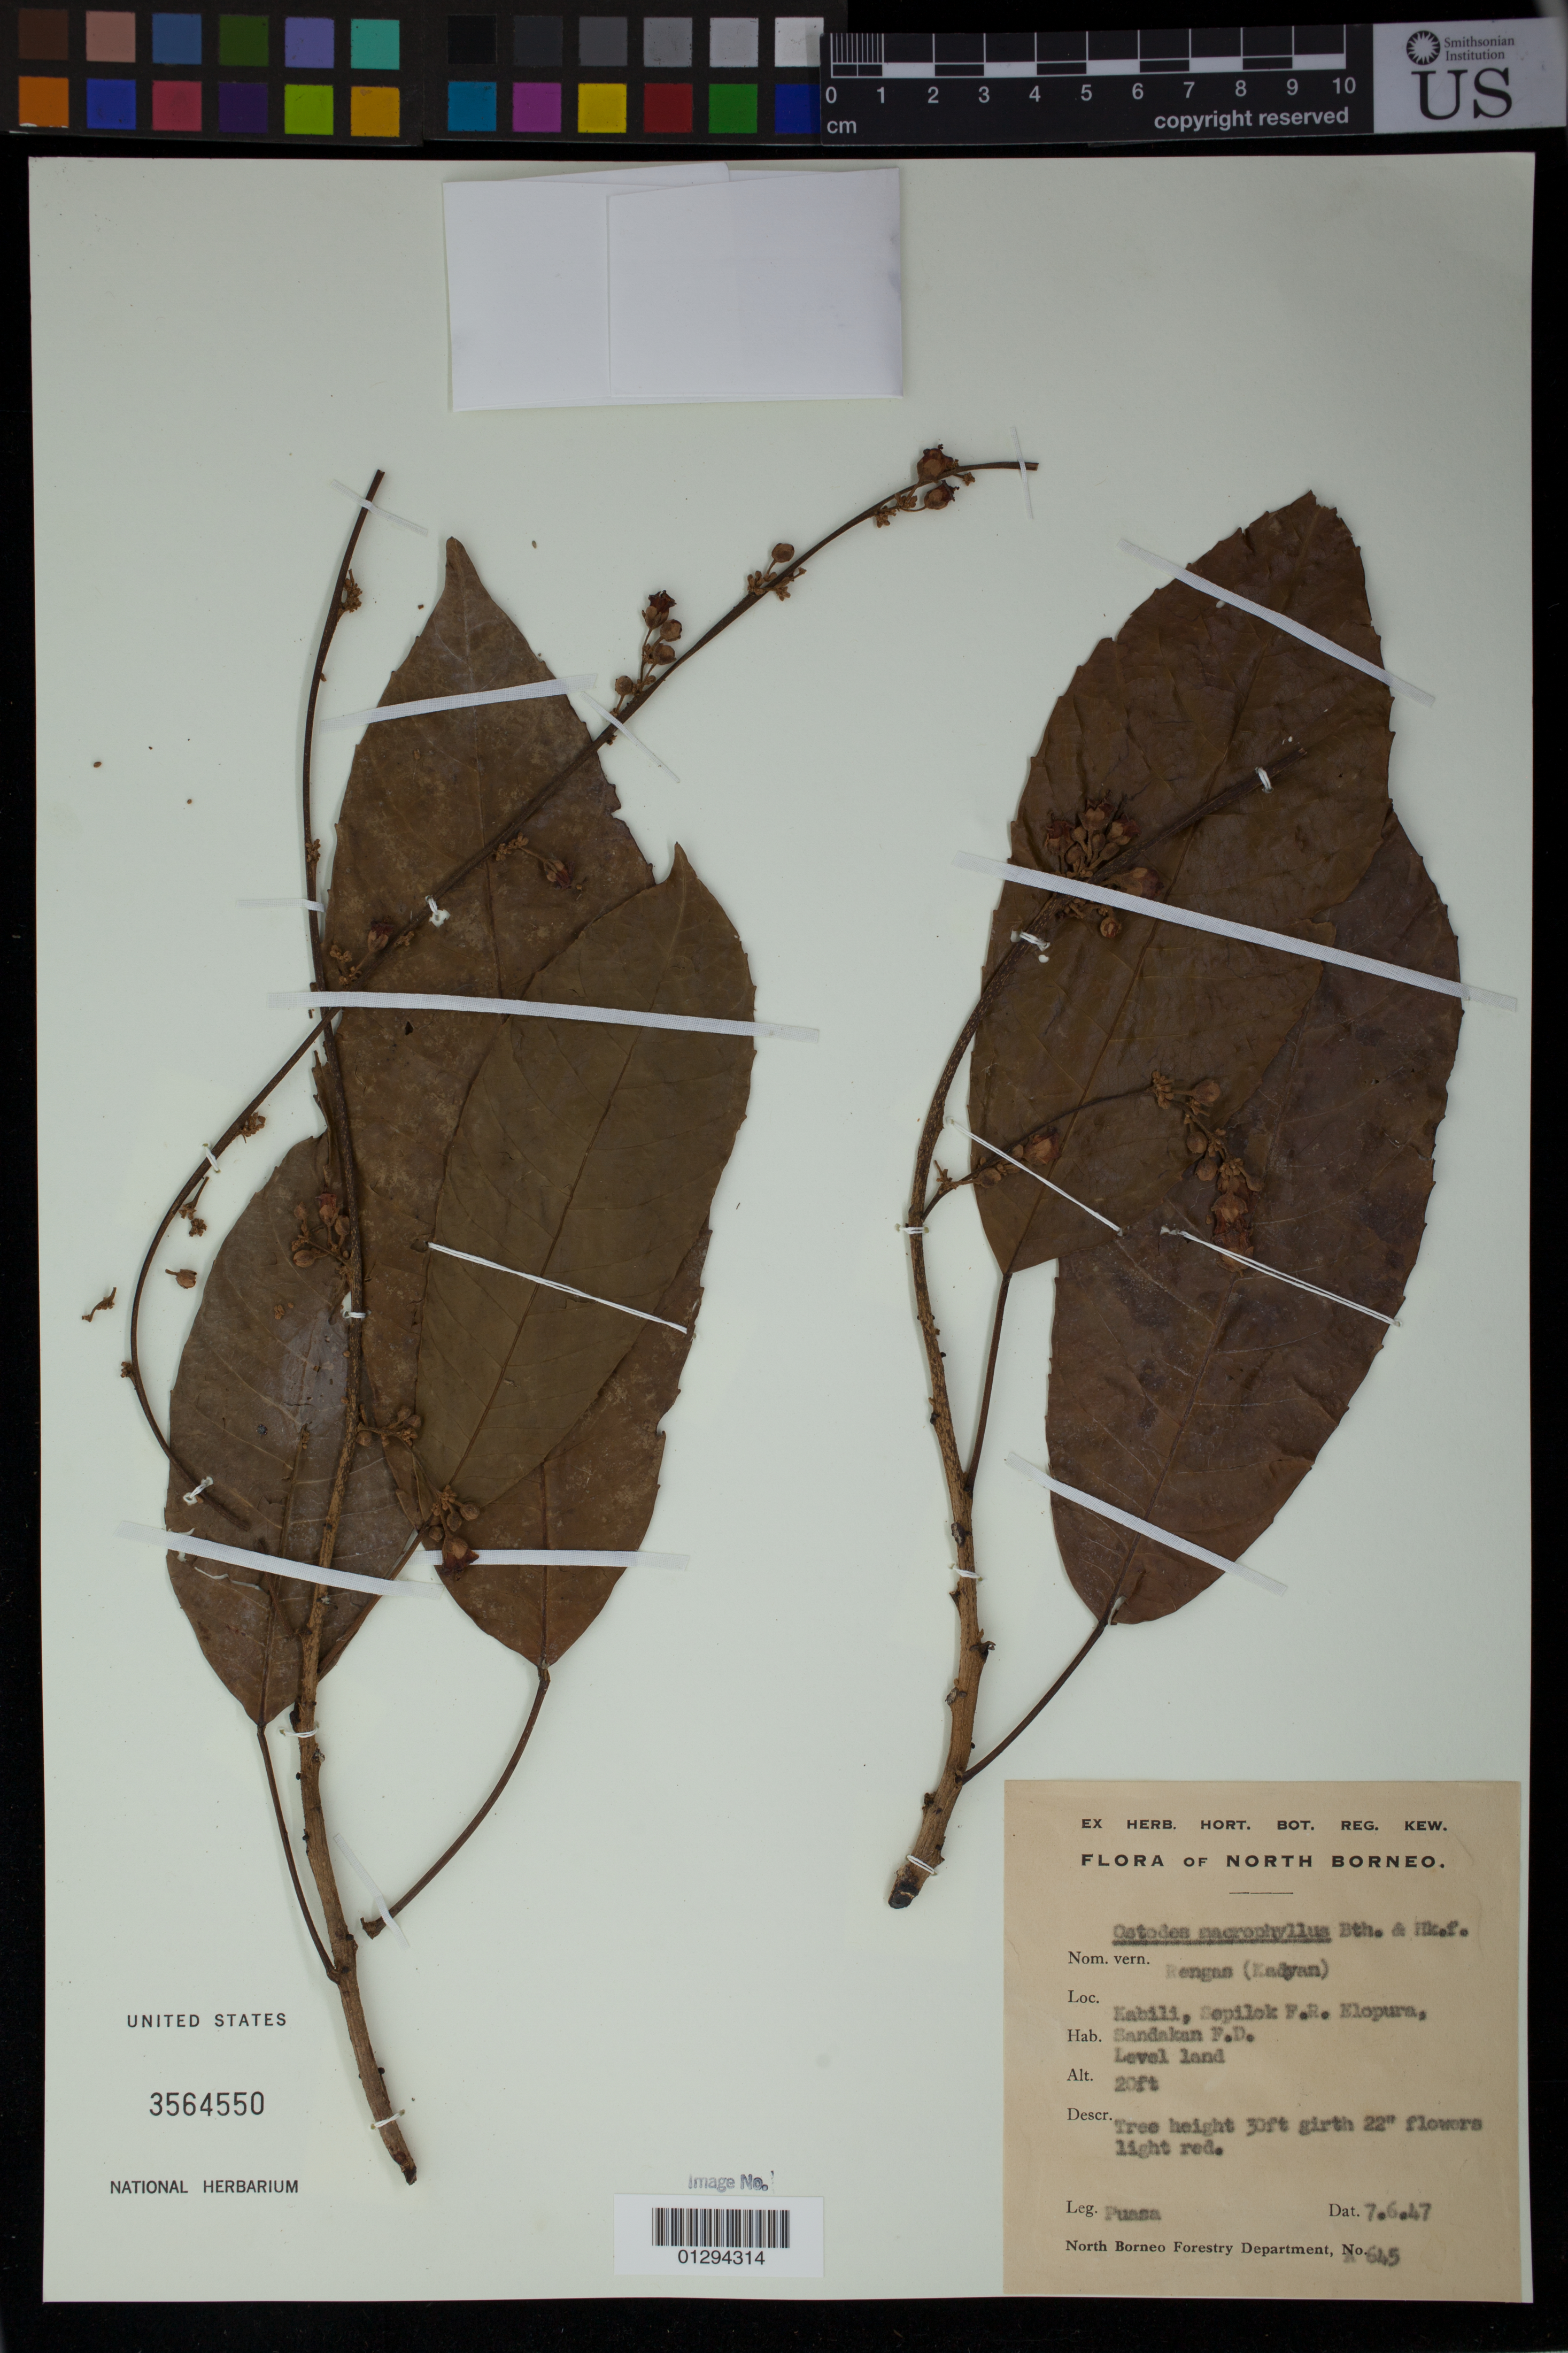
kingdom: Plantae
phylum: Tracheophyta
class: Magnoliopsida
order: Malpighiales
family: Euphorbiaceae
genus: Fahrenheitia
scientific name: Fahrenheitia pendula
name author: (Hassk.) Airy Shaw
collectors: -. Puasa-angian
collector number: A645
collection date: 1947-06-07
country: Malaysia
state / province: Sabah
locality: Kabili, Sepilok F.R. Elopura, Sandakan F.D.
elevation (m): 6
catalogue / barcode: US 3564550